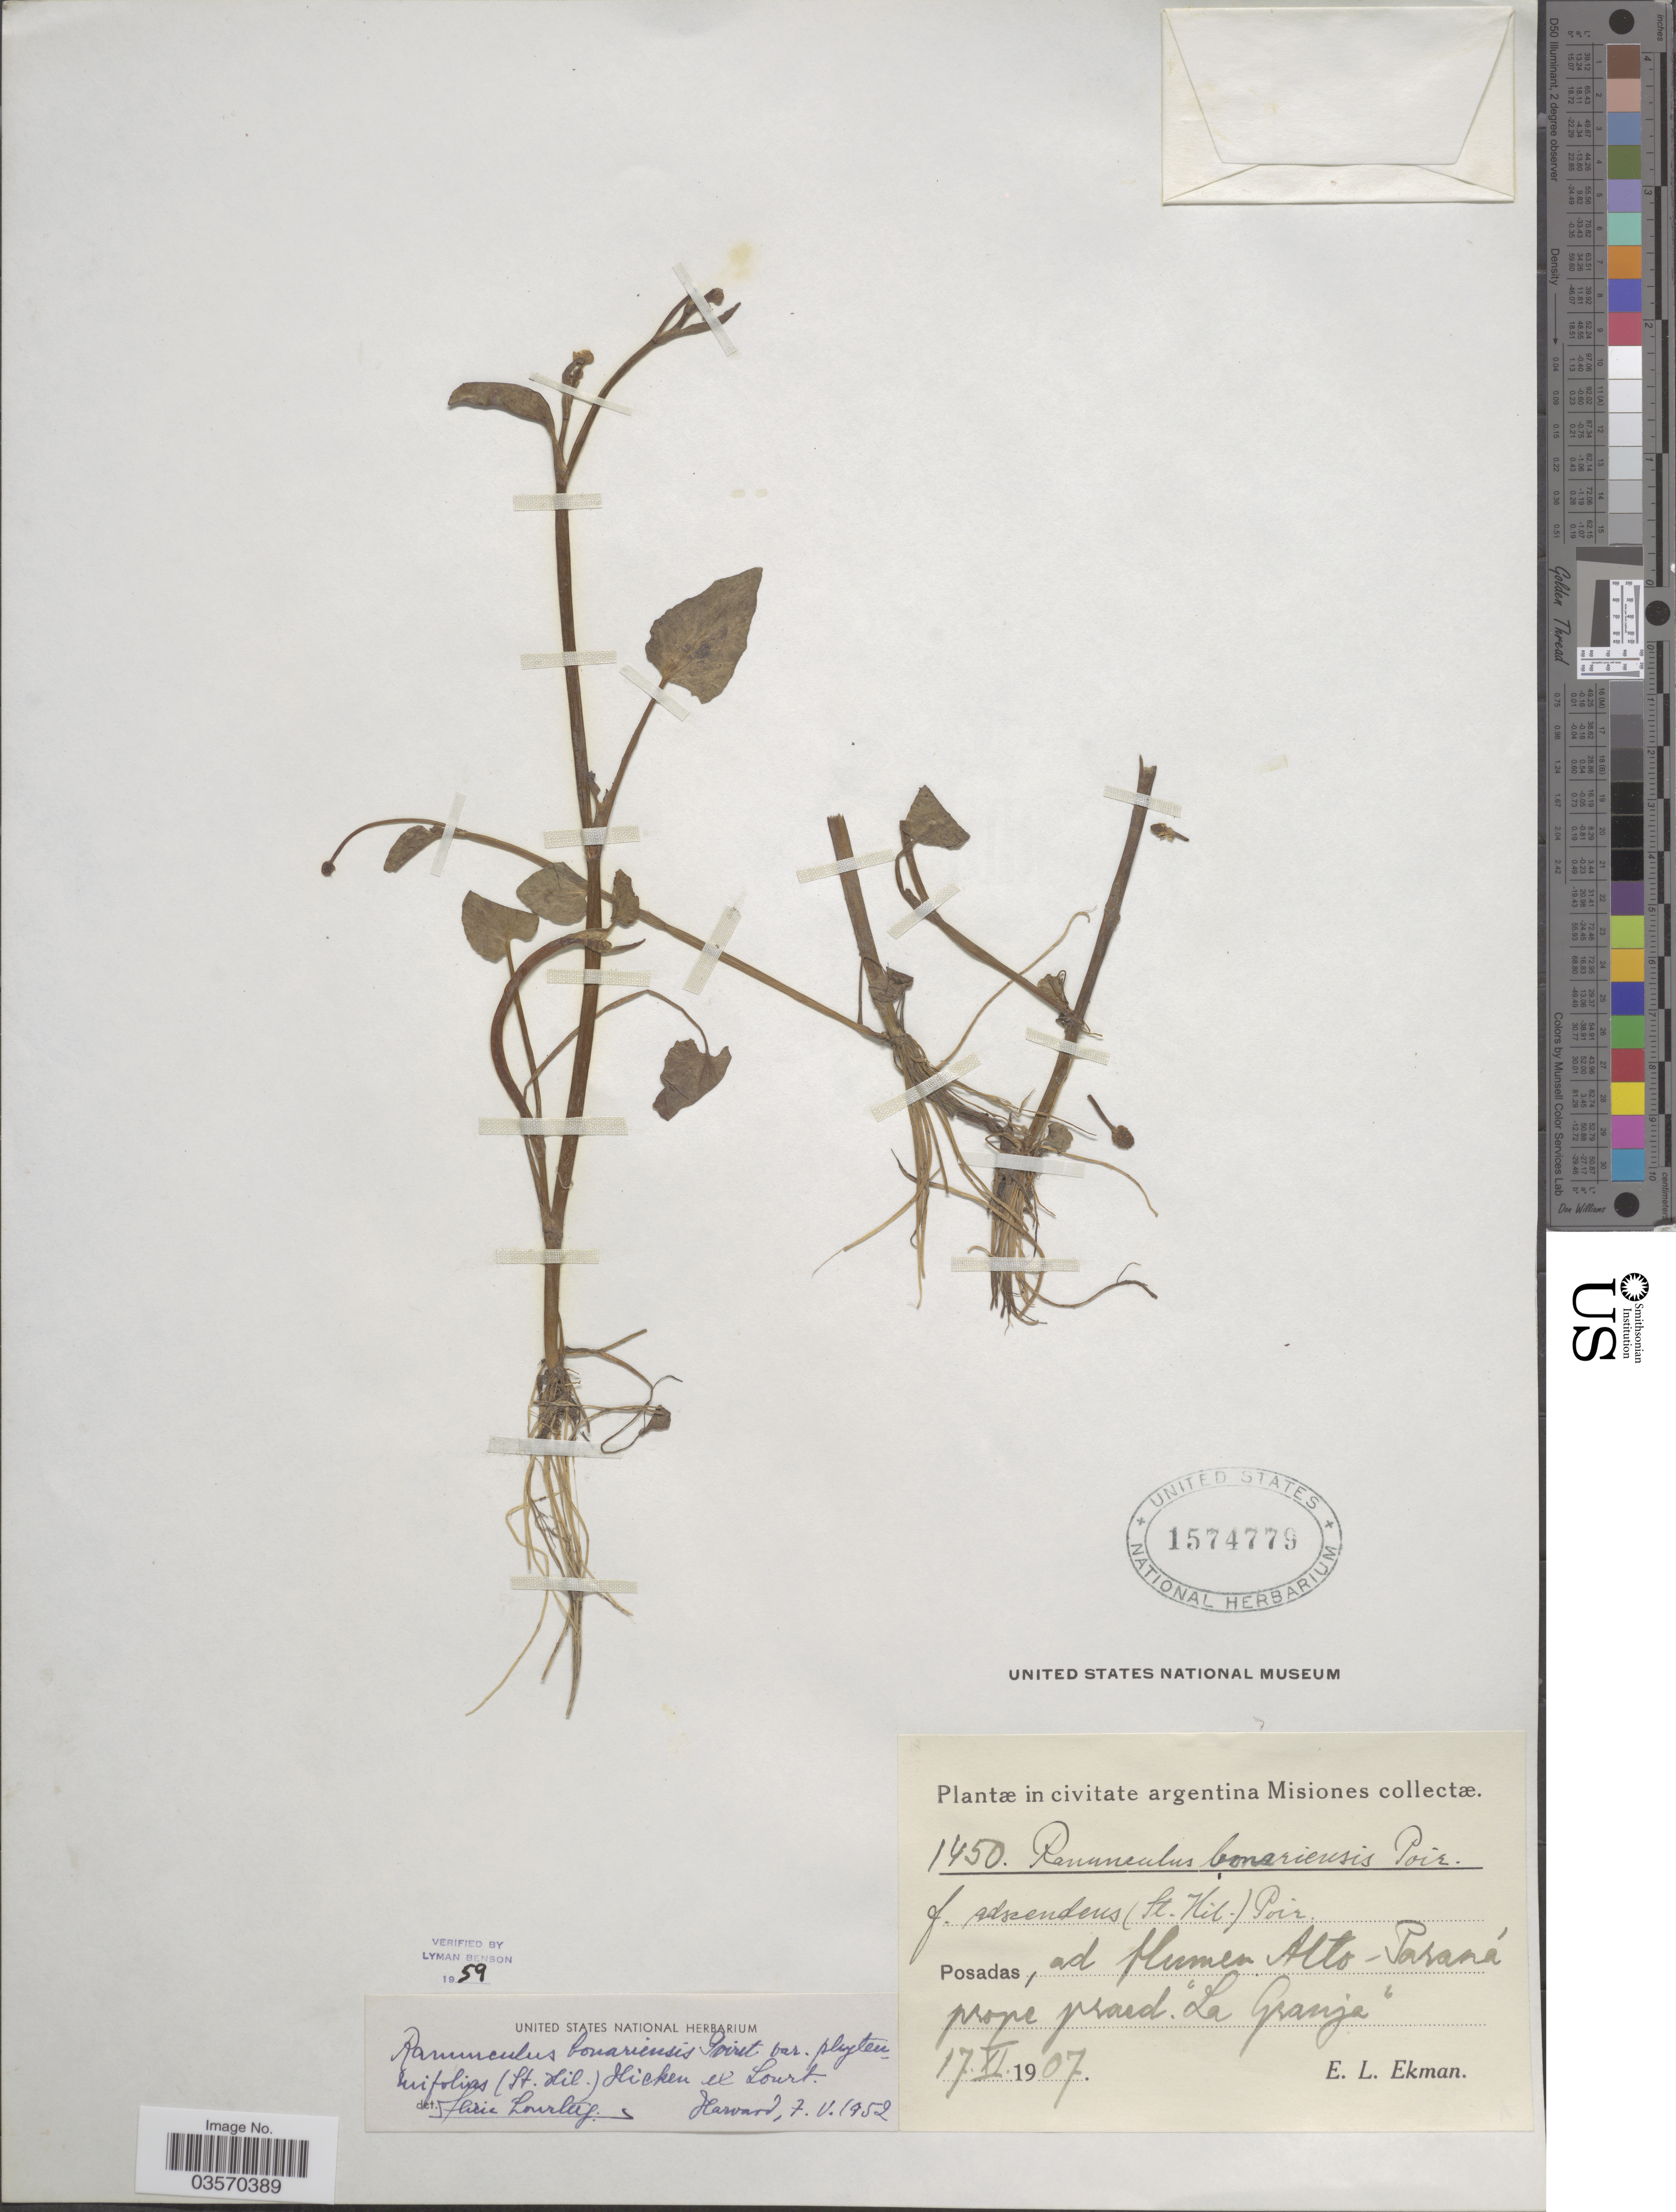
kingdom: Plantae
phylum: Tracheophyta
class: Magnoliopsida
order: Ranunculales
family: Ranunculaceae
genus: Ranunculus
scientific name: Ranunculus bonariensis var. phyteumifolius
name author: (A. St.-Hil.) Hicken ex Lourteig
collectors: E. L. Ekman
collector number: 1450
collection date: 1907-11-17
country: Argentina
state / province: Misiones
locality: Posadas, ad flumen Alto-Paraná prope praed. "La Granja".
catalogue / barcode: US 1574779